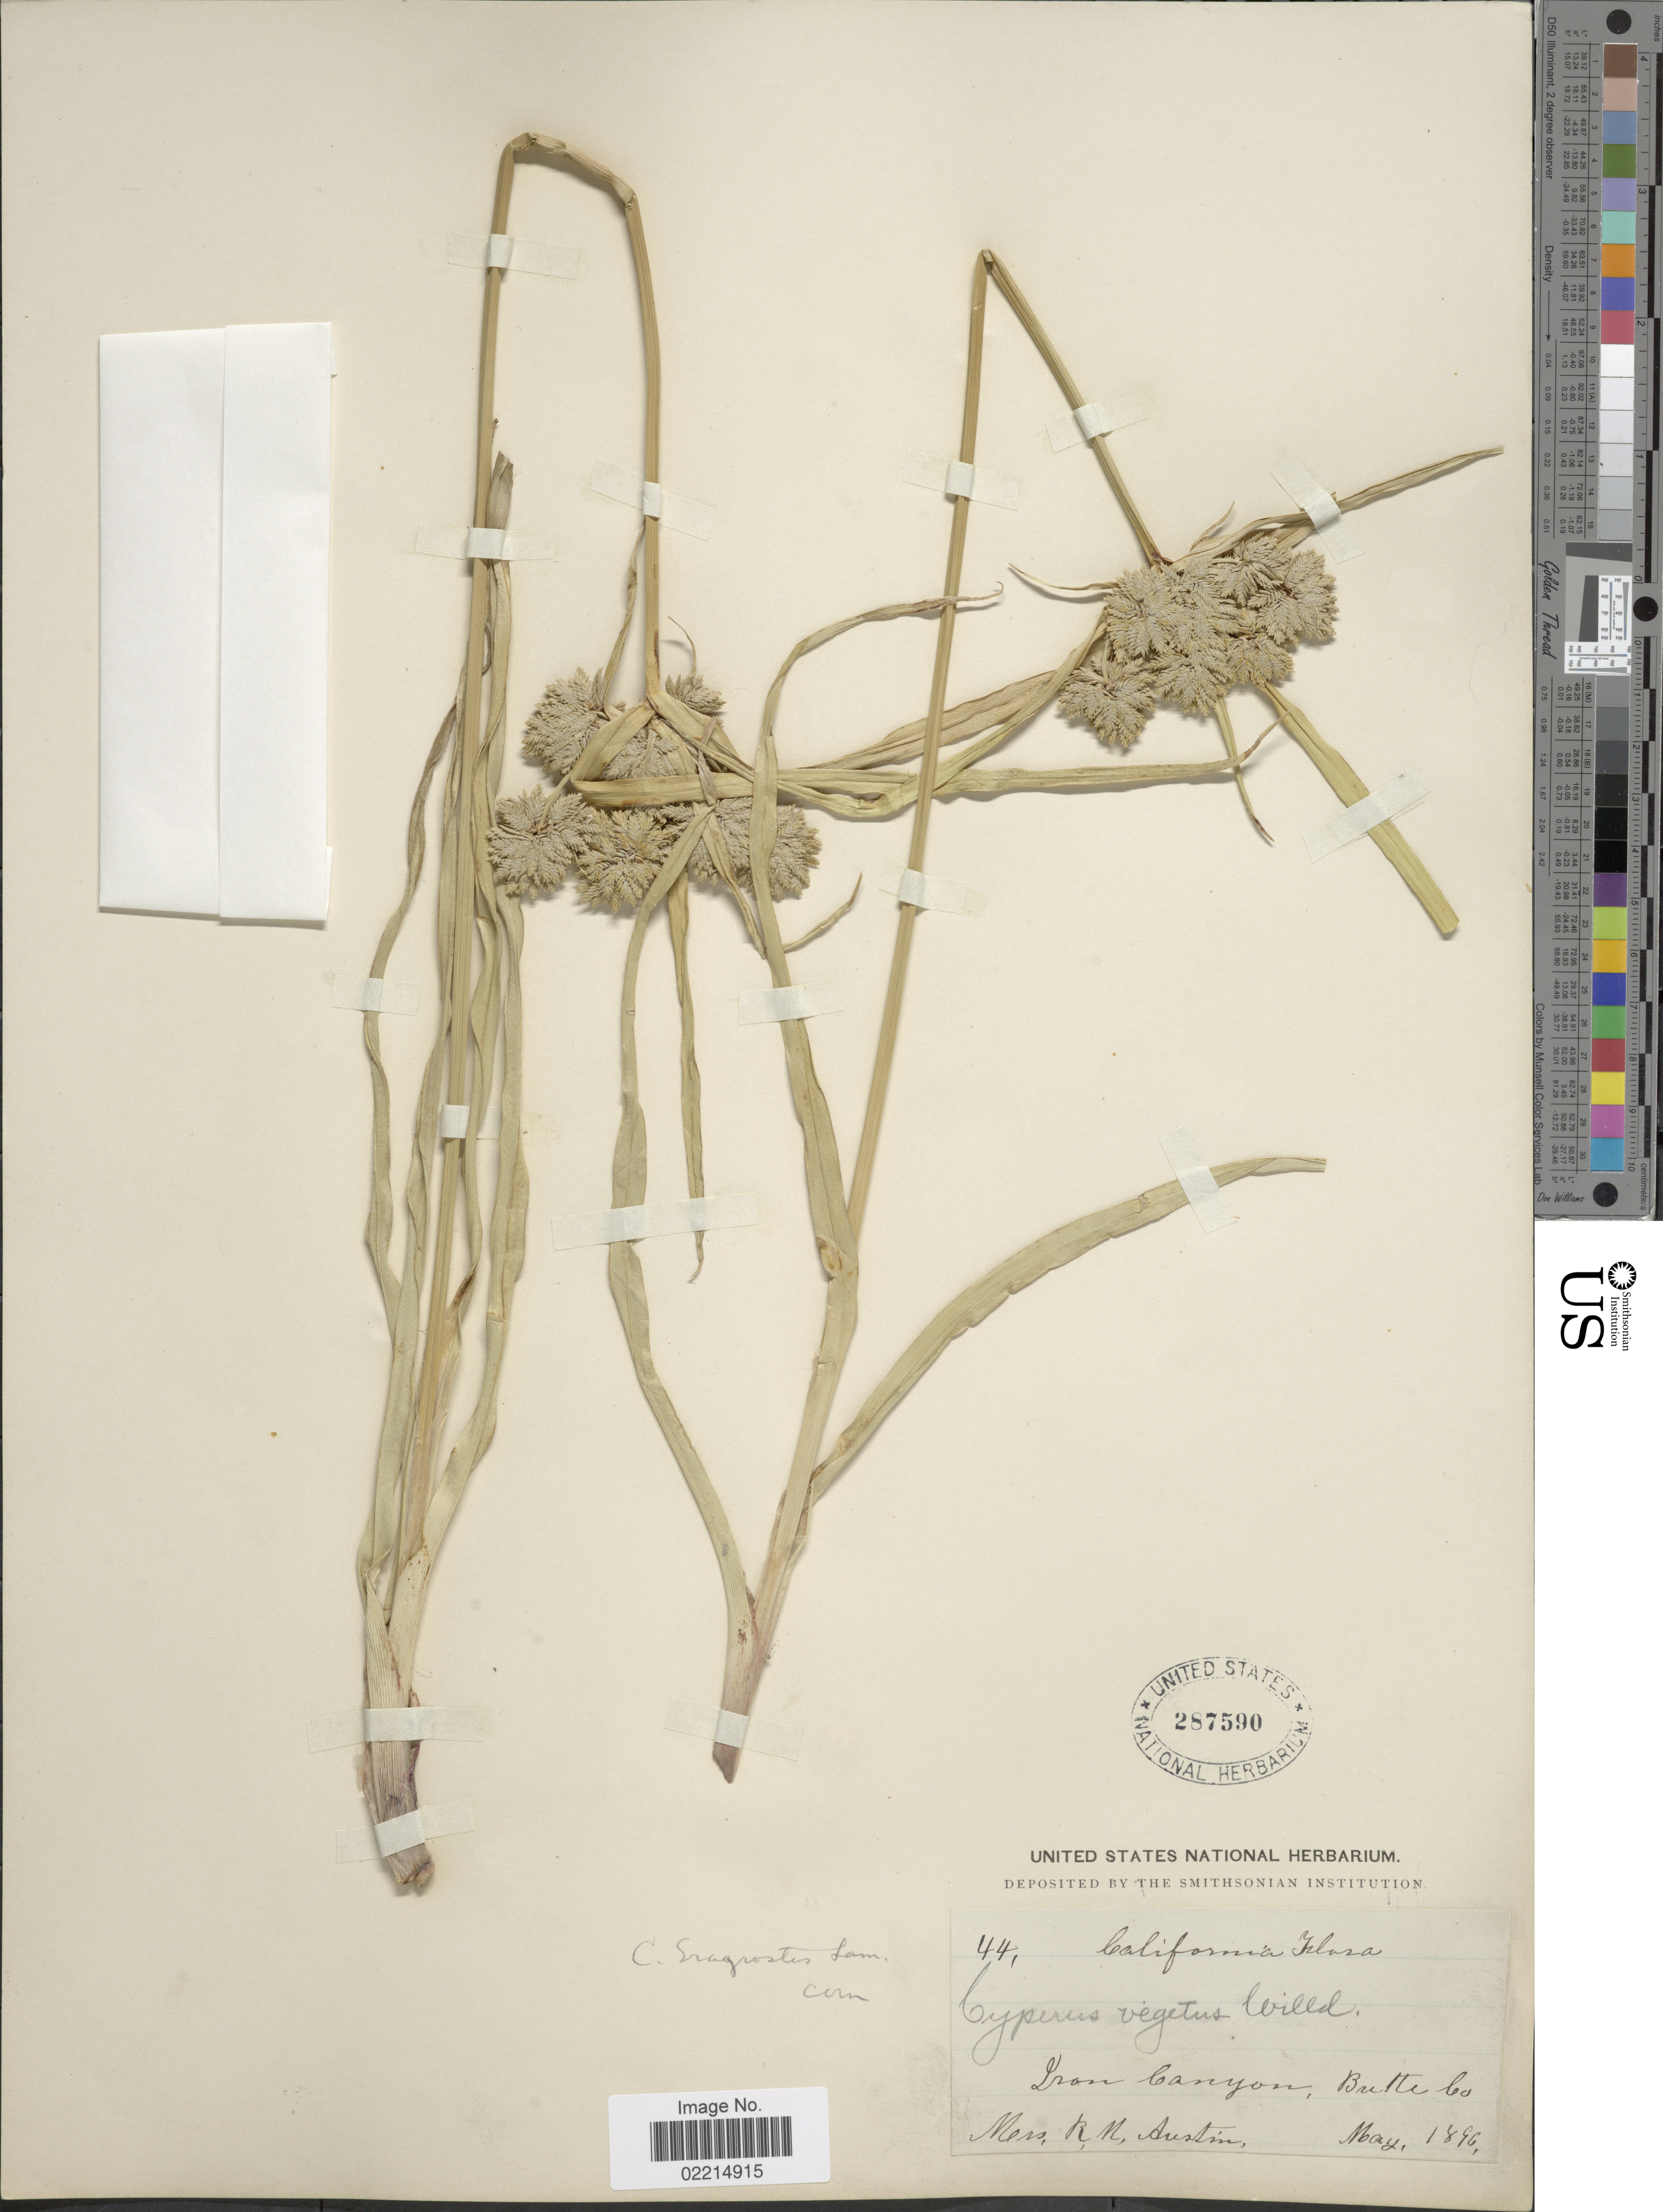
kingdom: Plantae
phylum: Tracheophyta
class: Liliopsida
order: Poales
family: Cyperaceae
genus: Cyperus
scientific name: Cyperus eragrostis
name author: Lam.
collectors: R. Austin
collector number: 44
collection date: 1896-05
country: United States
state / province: California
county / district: Butte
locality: Dron Canyon, Butte Co.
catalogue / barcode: US 287590